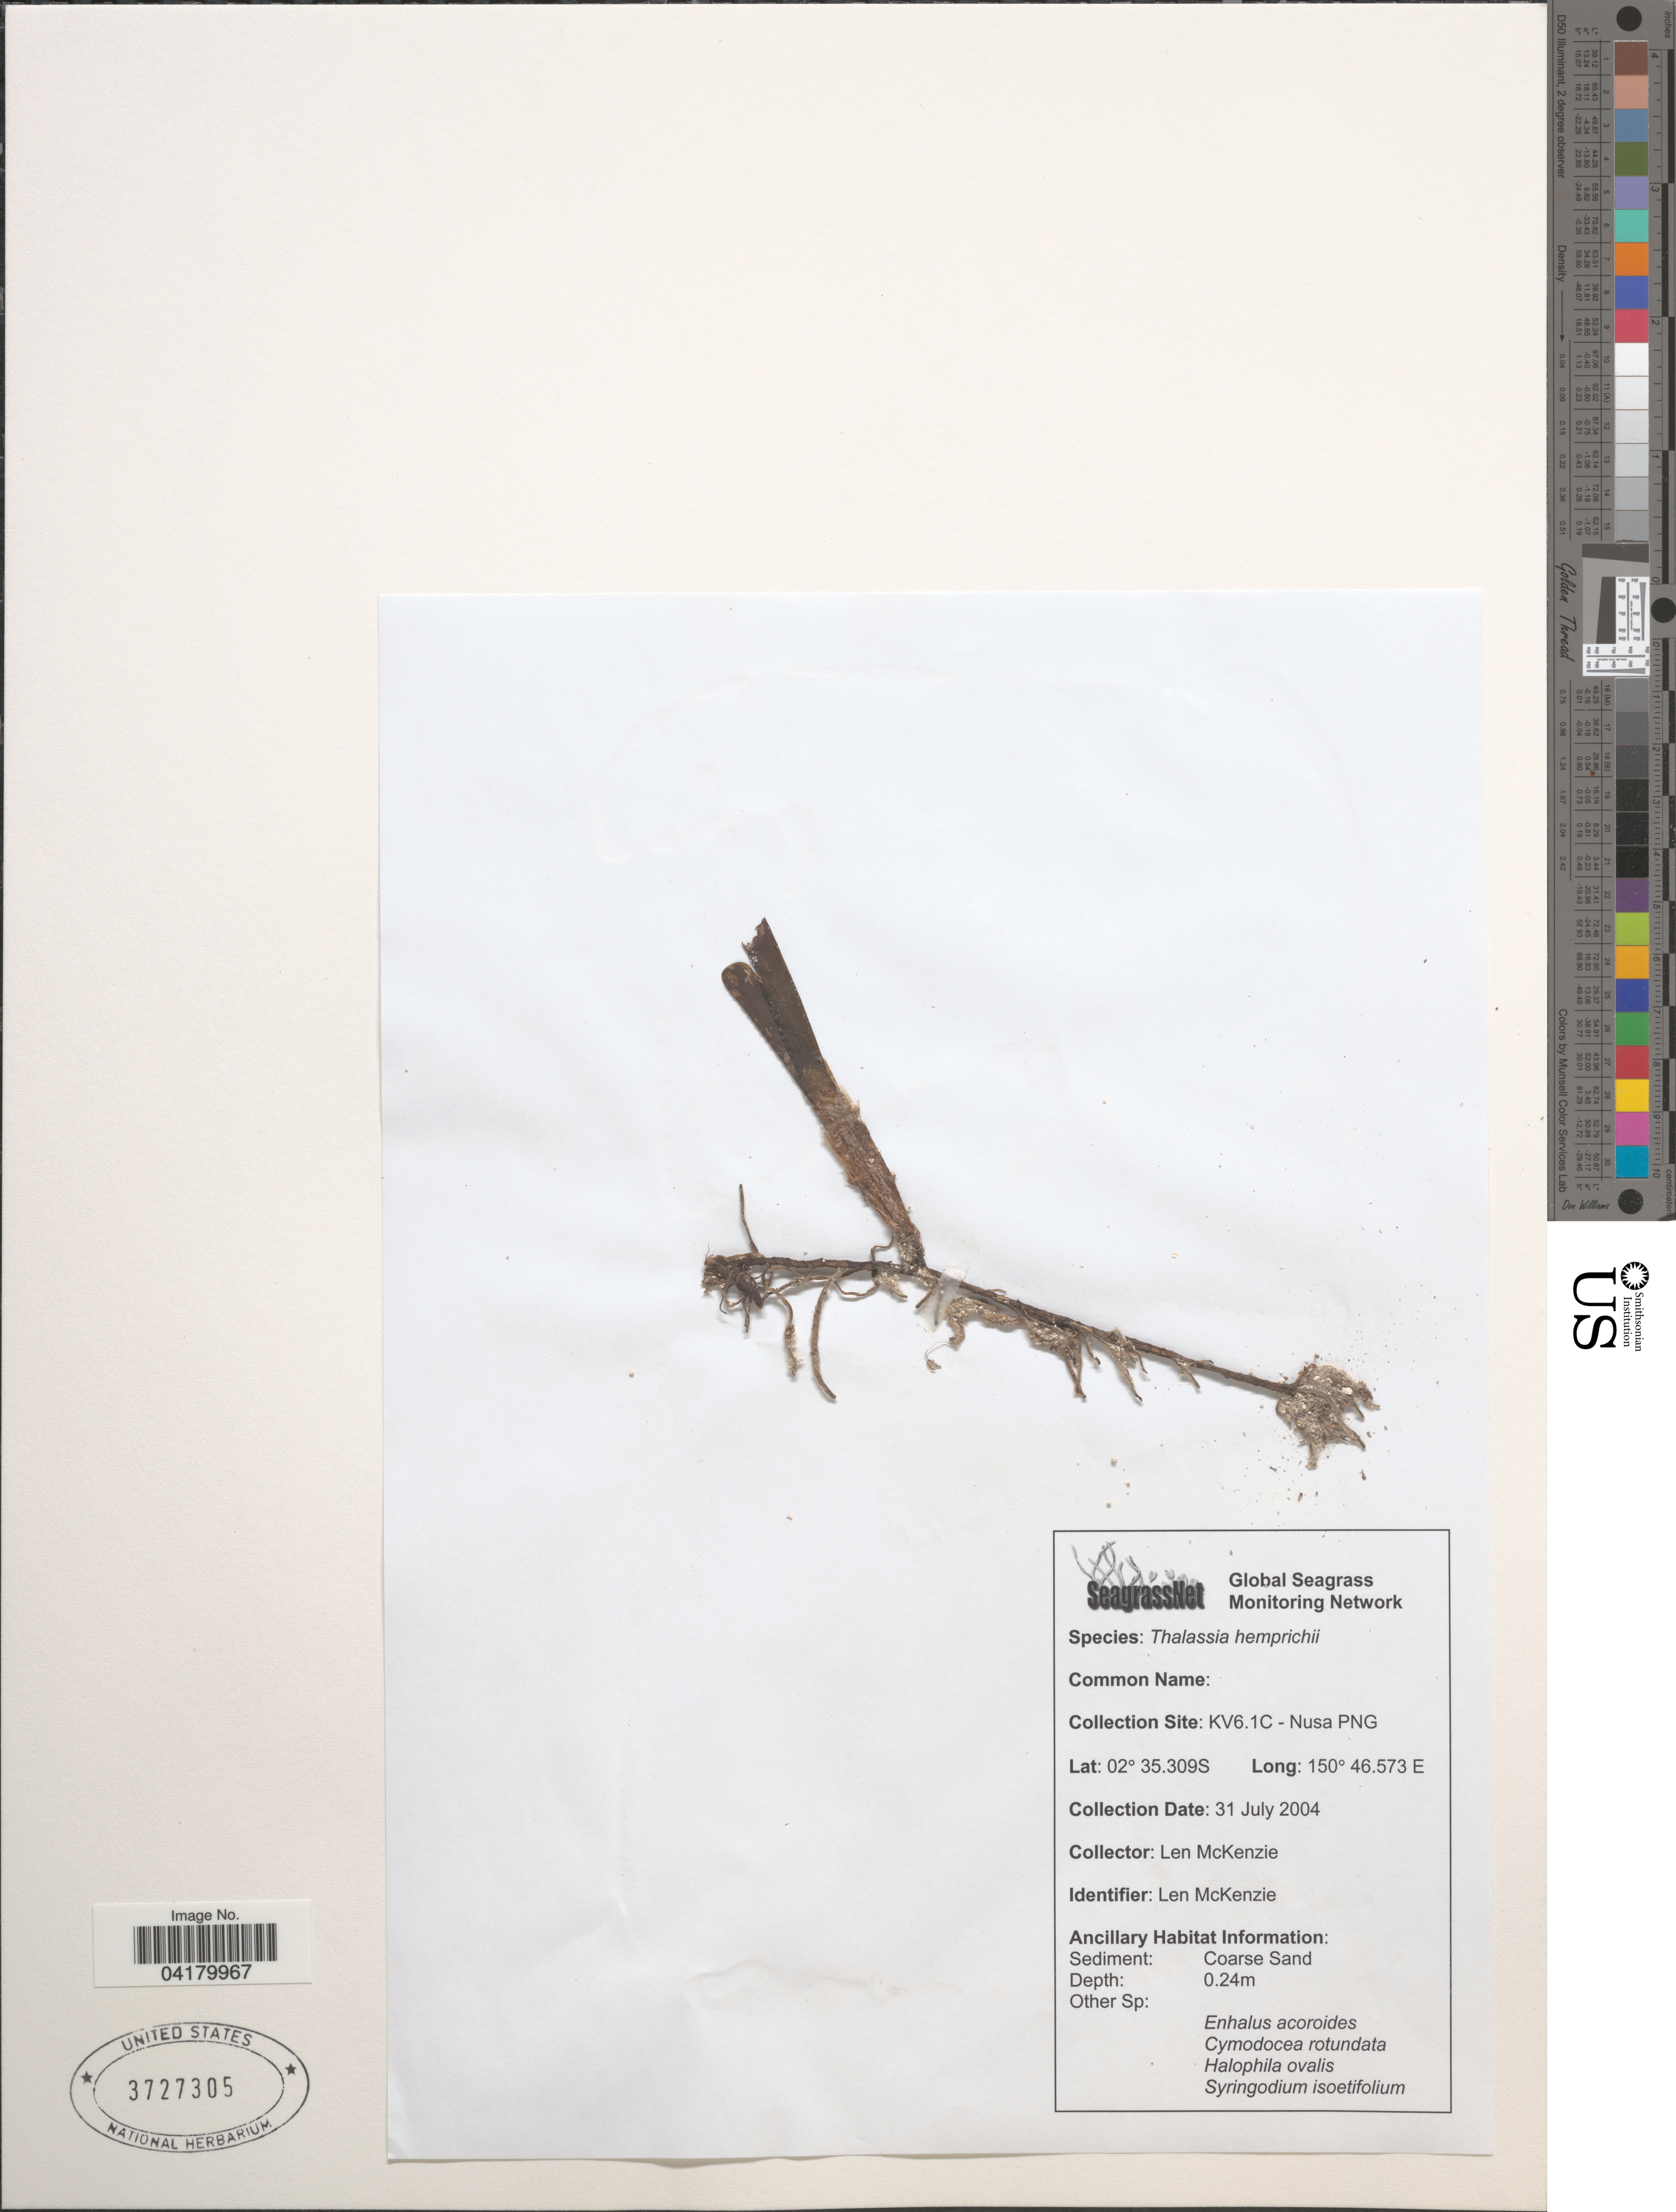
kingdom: Plantae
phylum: Tracheophyta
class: Liliopsida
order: Alismatales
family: Hydrocharitaceae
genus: Thalassia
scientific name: Thalassia hemprichii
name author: Asch.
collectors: L. McKenzie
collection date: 2004-07-31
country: Papua New Guinea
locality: Collection Site: KV6.1C - Nusa PNG.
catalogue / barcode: US 3727305